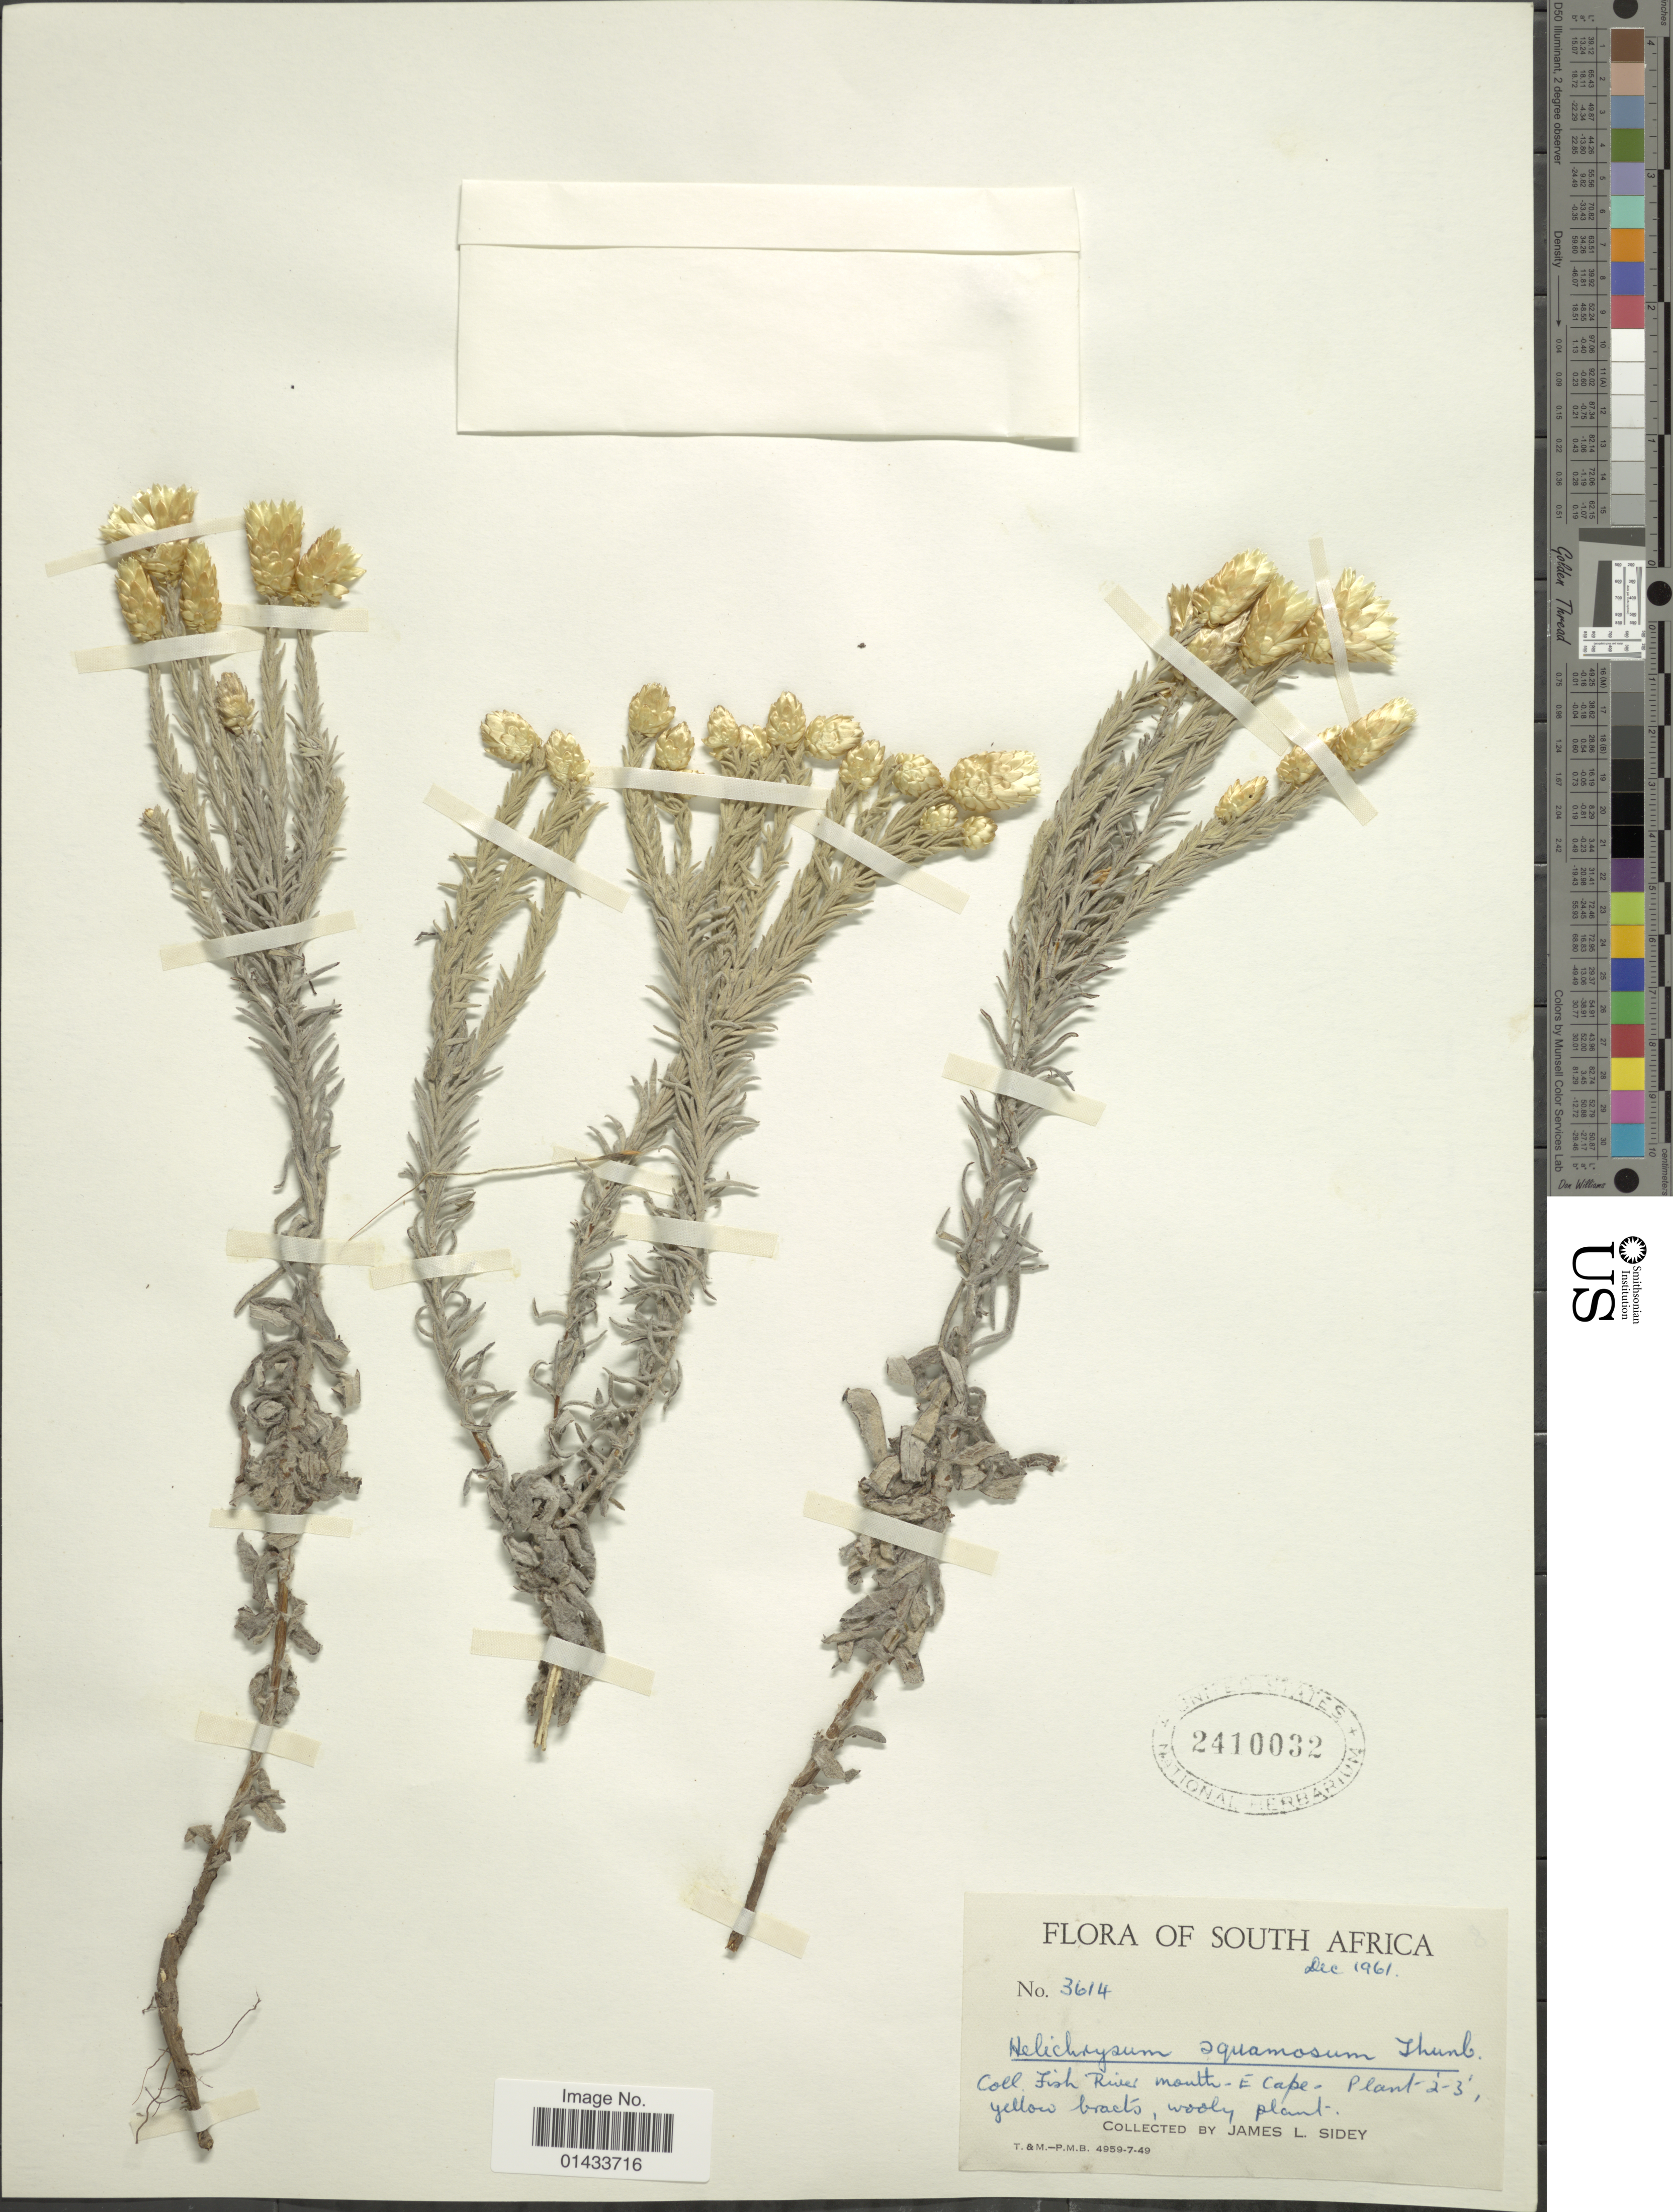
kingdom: Plantae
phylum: Tracheophyta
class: Magnoliopsida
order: Asterales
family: Asteraceae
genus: Helichrysum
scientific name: Helichrysum squamosum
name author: Thunb.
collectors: J. L. Sidey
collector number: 3614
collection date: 1961-12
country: South Africa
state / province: Eastern Cape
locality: Fish River Mouth E. Cape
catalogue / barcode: US 2410032